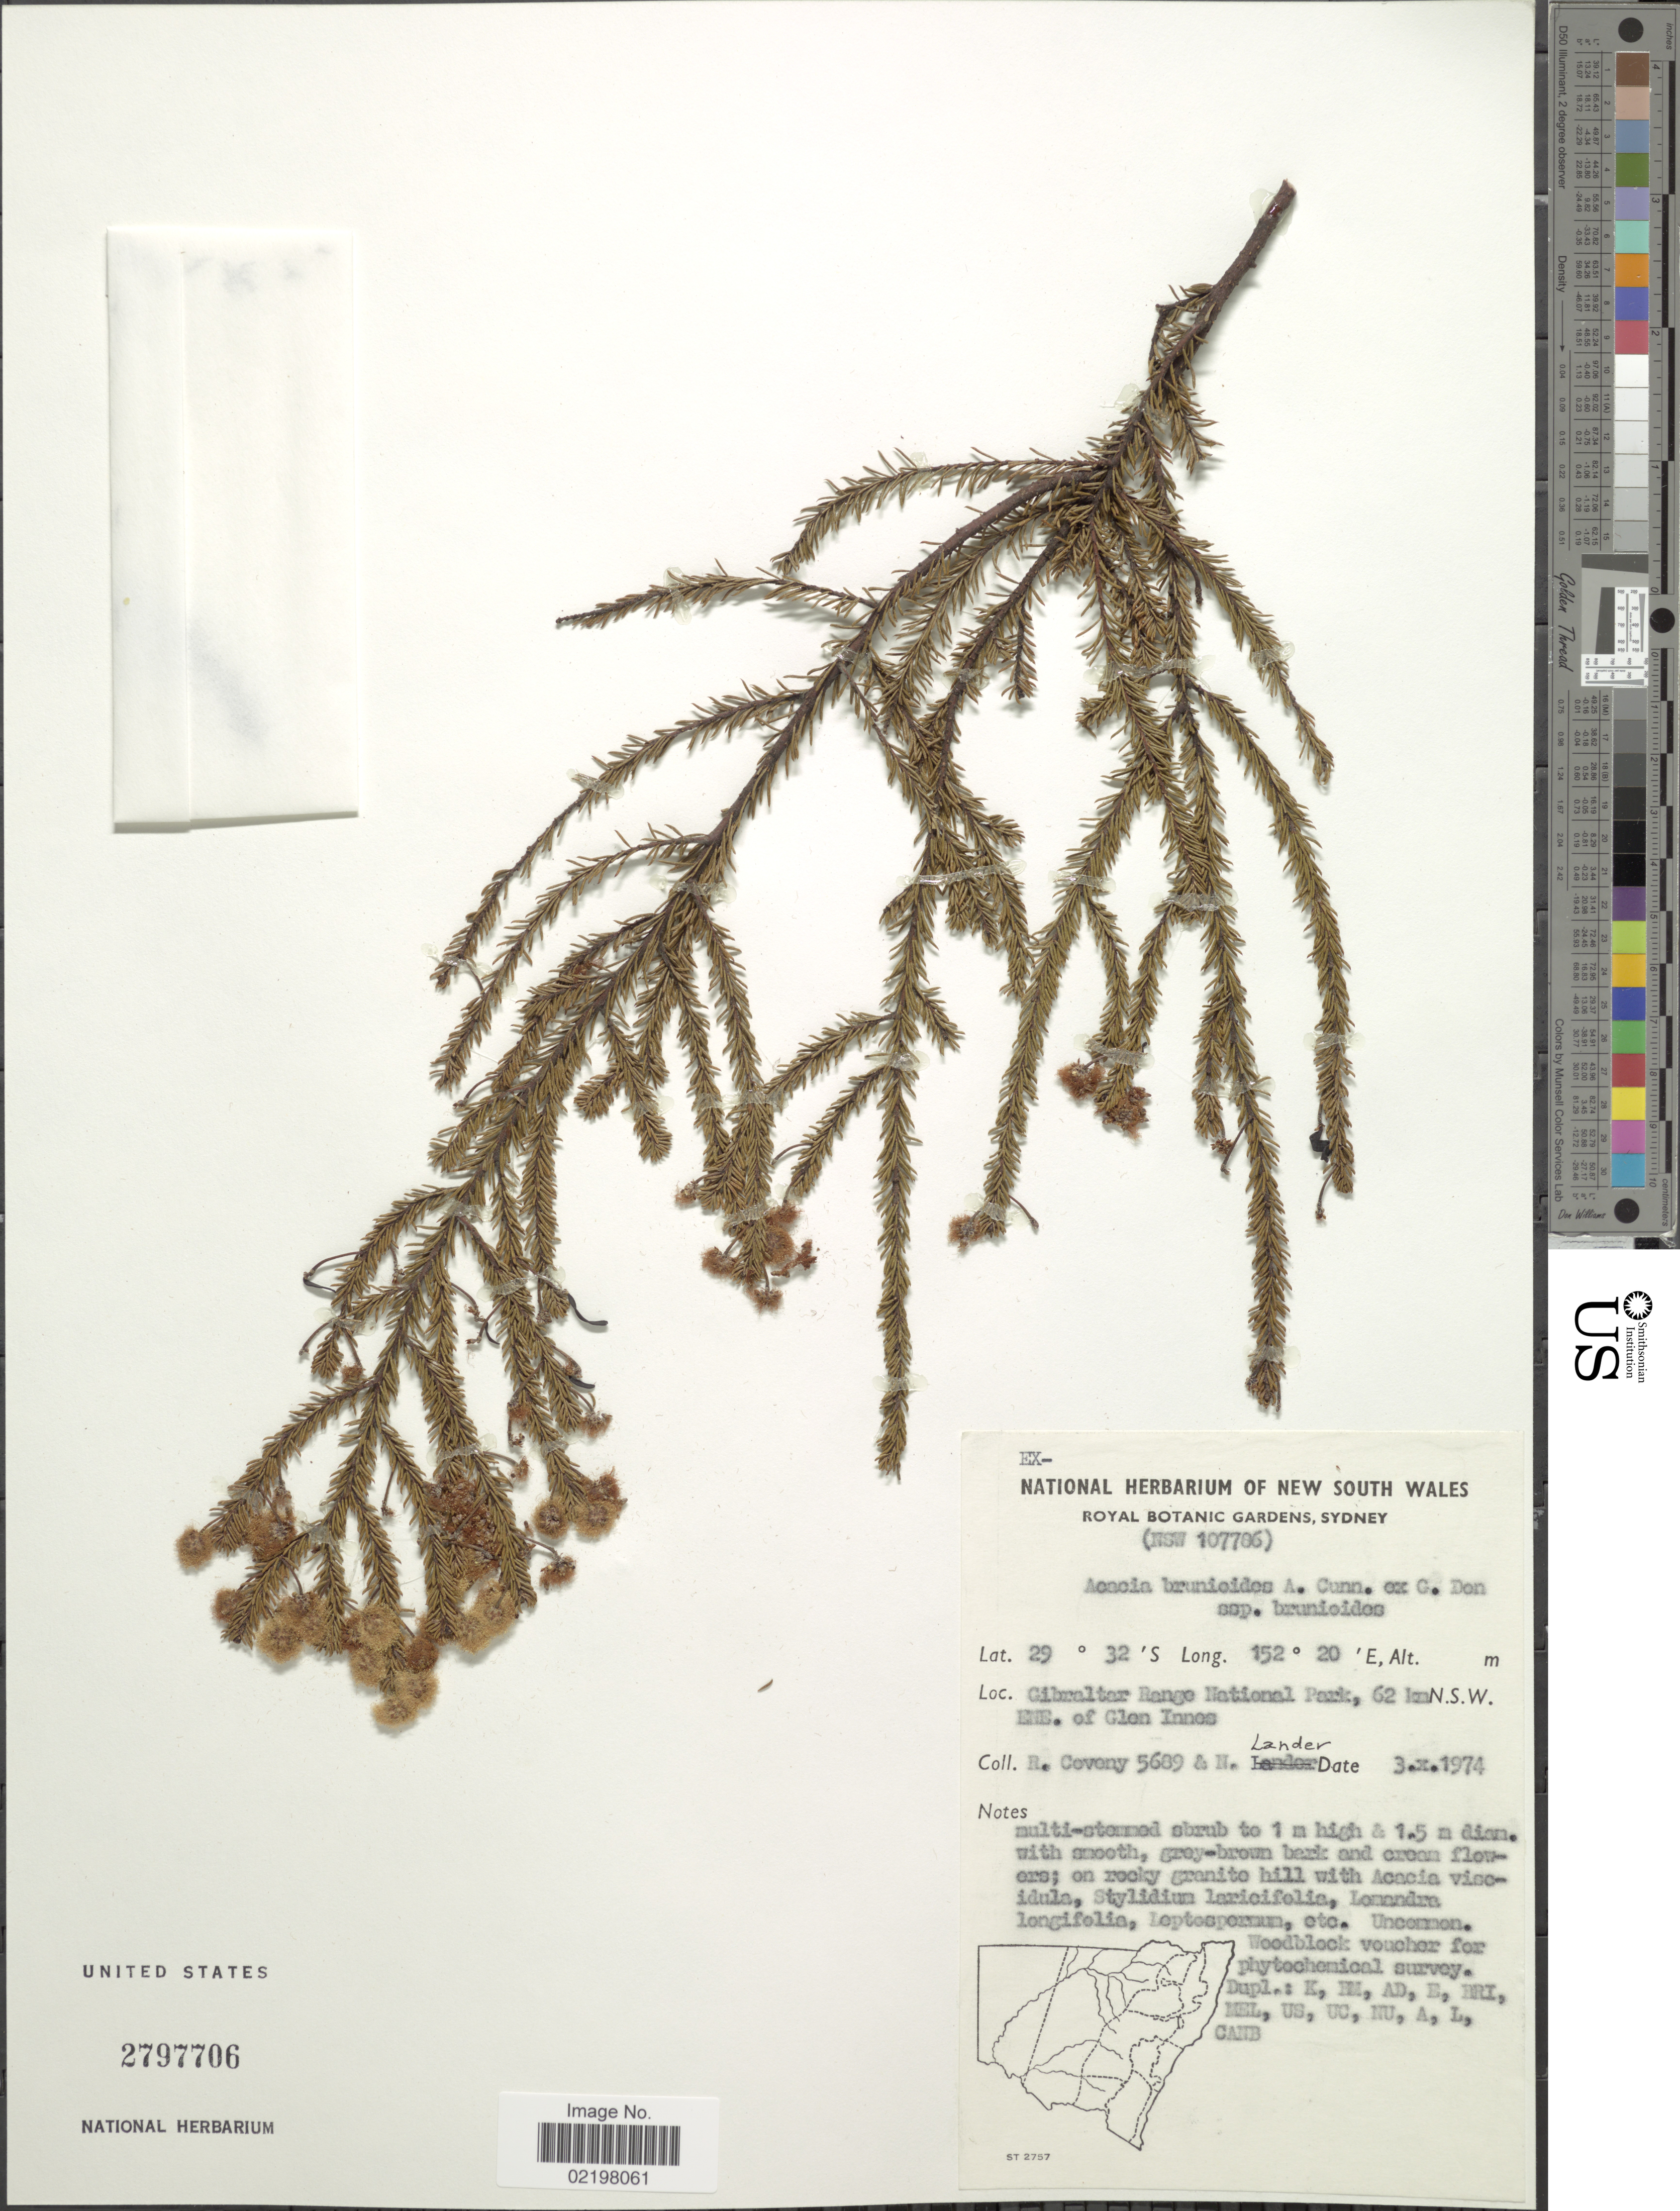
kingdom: Plantae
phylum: Tracheophyta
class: Magnoliopsida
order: Fabales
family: Fabaceae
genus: Acacia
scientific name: Acacia brunioides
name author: G. Don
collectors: R. Coveny & N. Lander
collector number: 5689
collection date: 1974-10-03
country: Australia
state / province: New South Wales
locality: Gibraltar Range National Park, 62 km ENE of Glen Innes, N.S.W.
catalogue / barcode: US 2797706